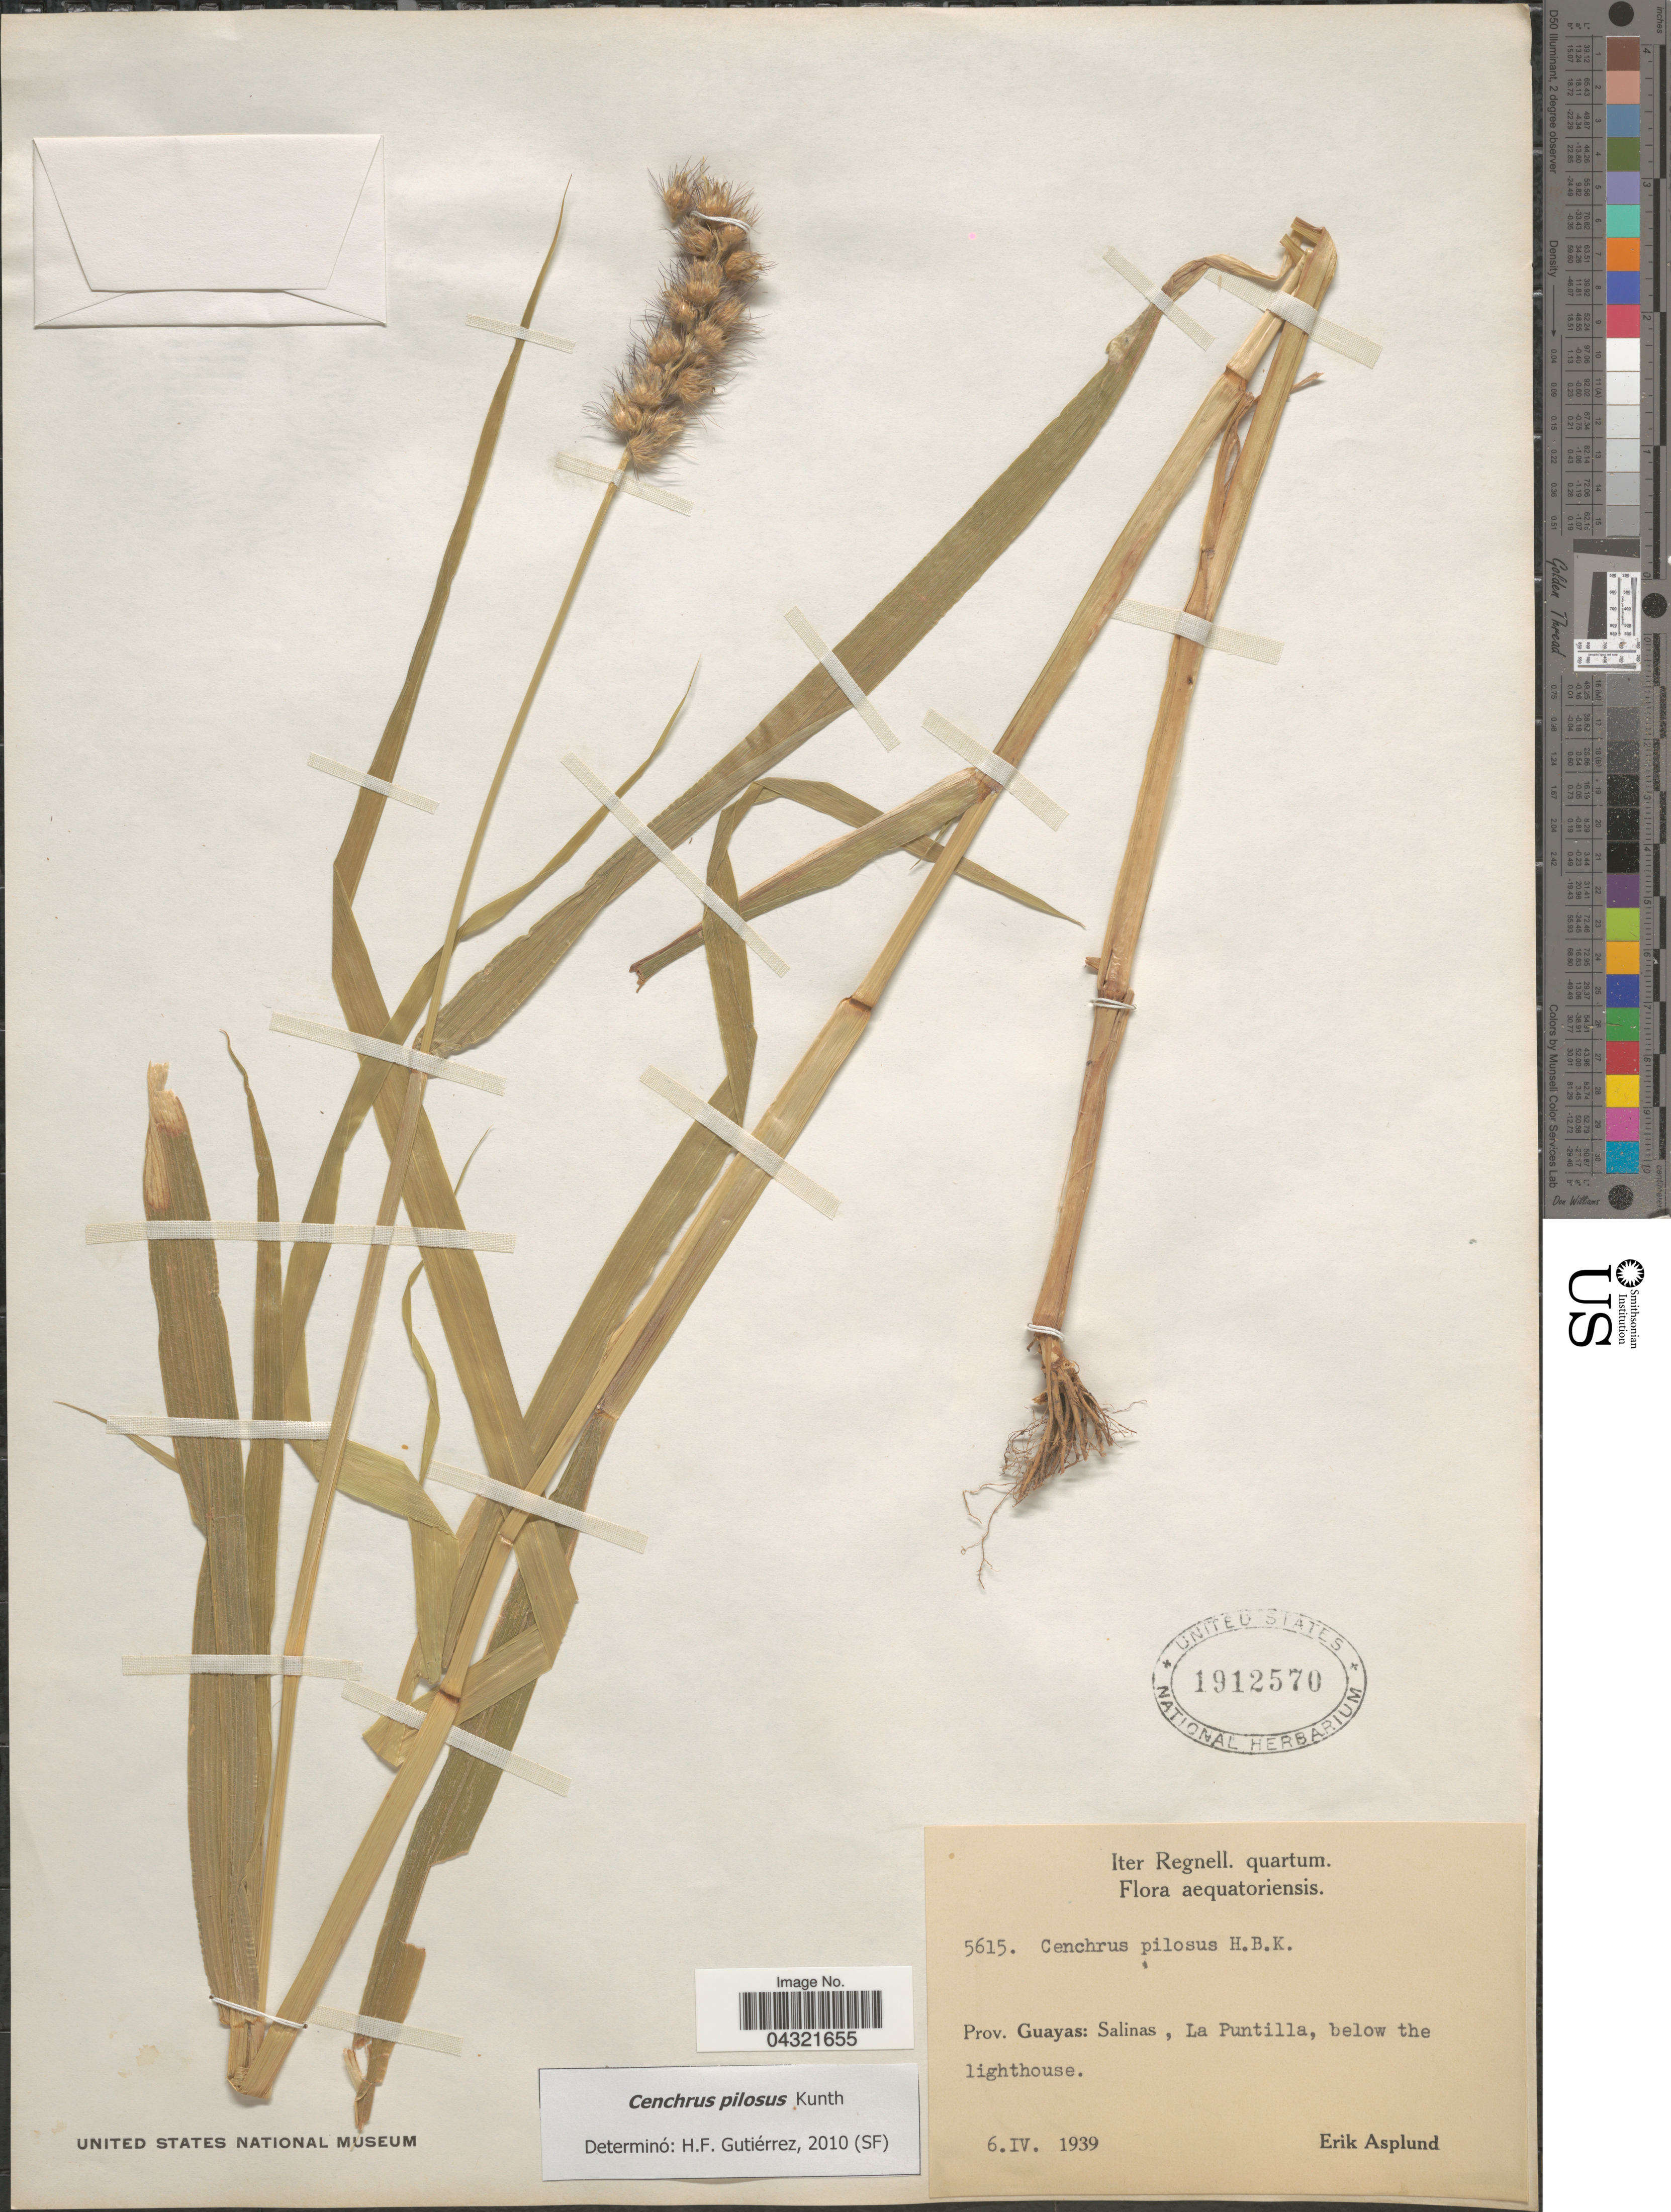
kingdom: Plantae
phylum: Tracheophyta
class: Liliopsida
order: Poales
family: Poaceae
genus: Cenchrus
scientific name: Cenchrus pilosus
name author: Kunth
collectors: E. Asplund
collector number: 5615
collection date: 1939-04-06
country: Ecuador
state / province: Guayas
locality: Iter Regnell. quartum. Aequatoriensis. Salinas, La Puntilla, below the lighthouse.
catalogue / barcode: US 1912570